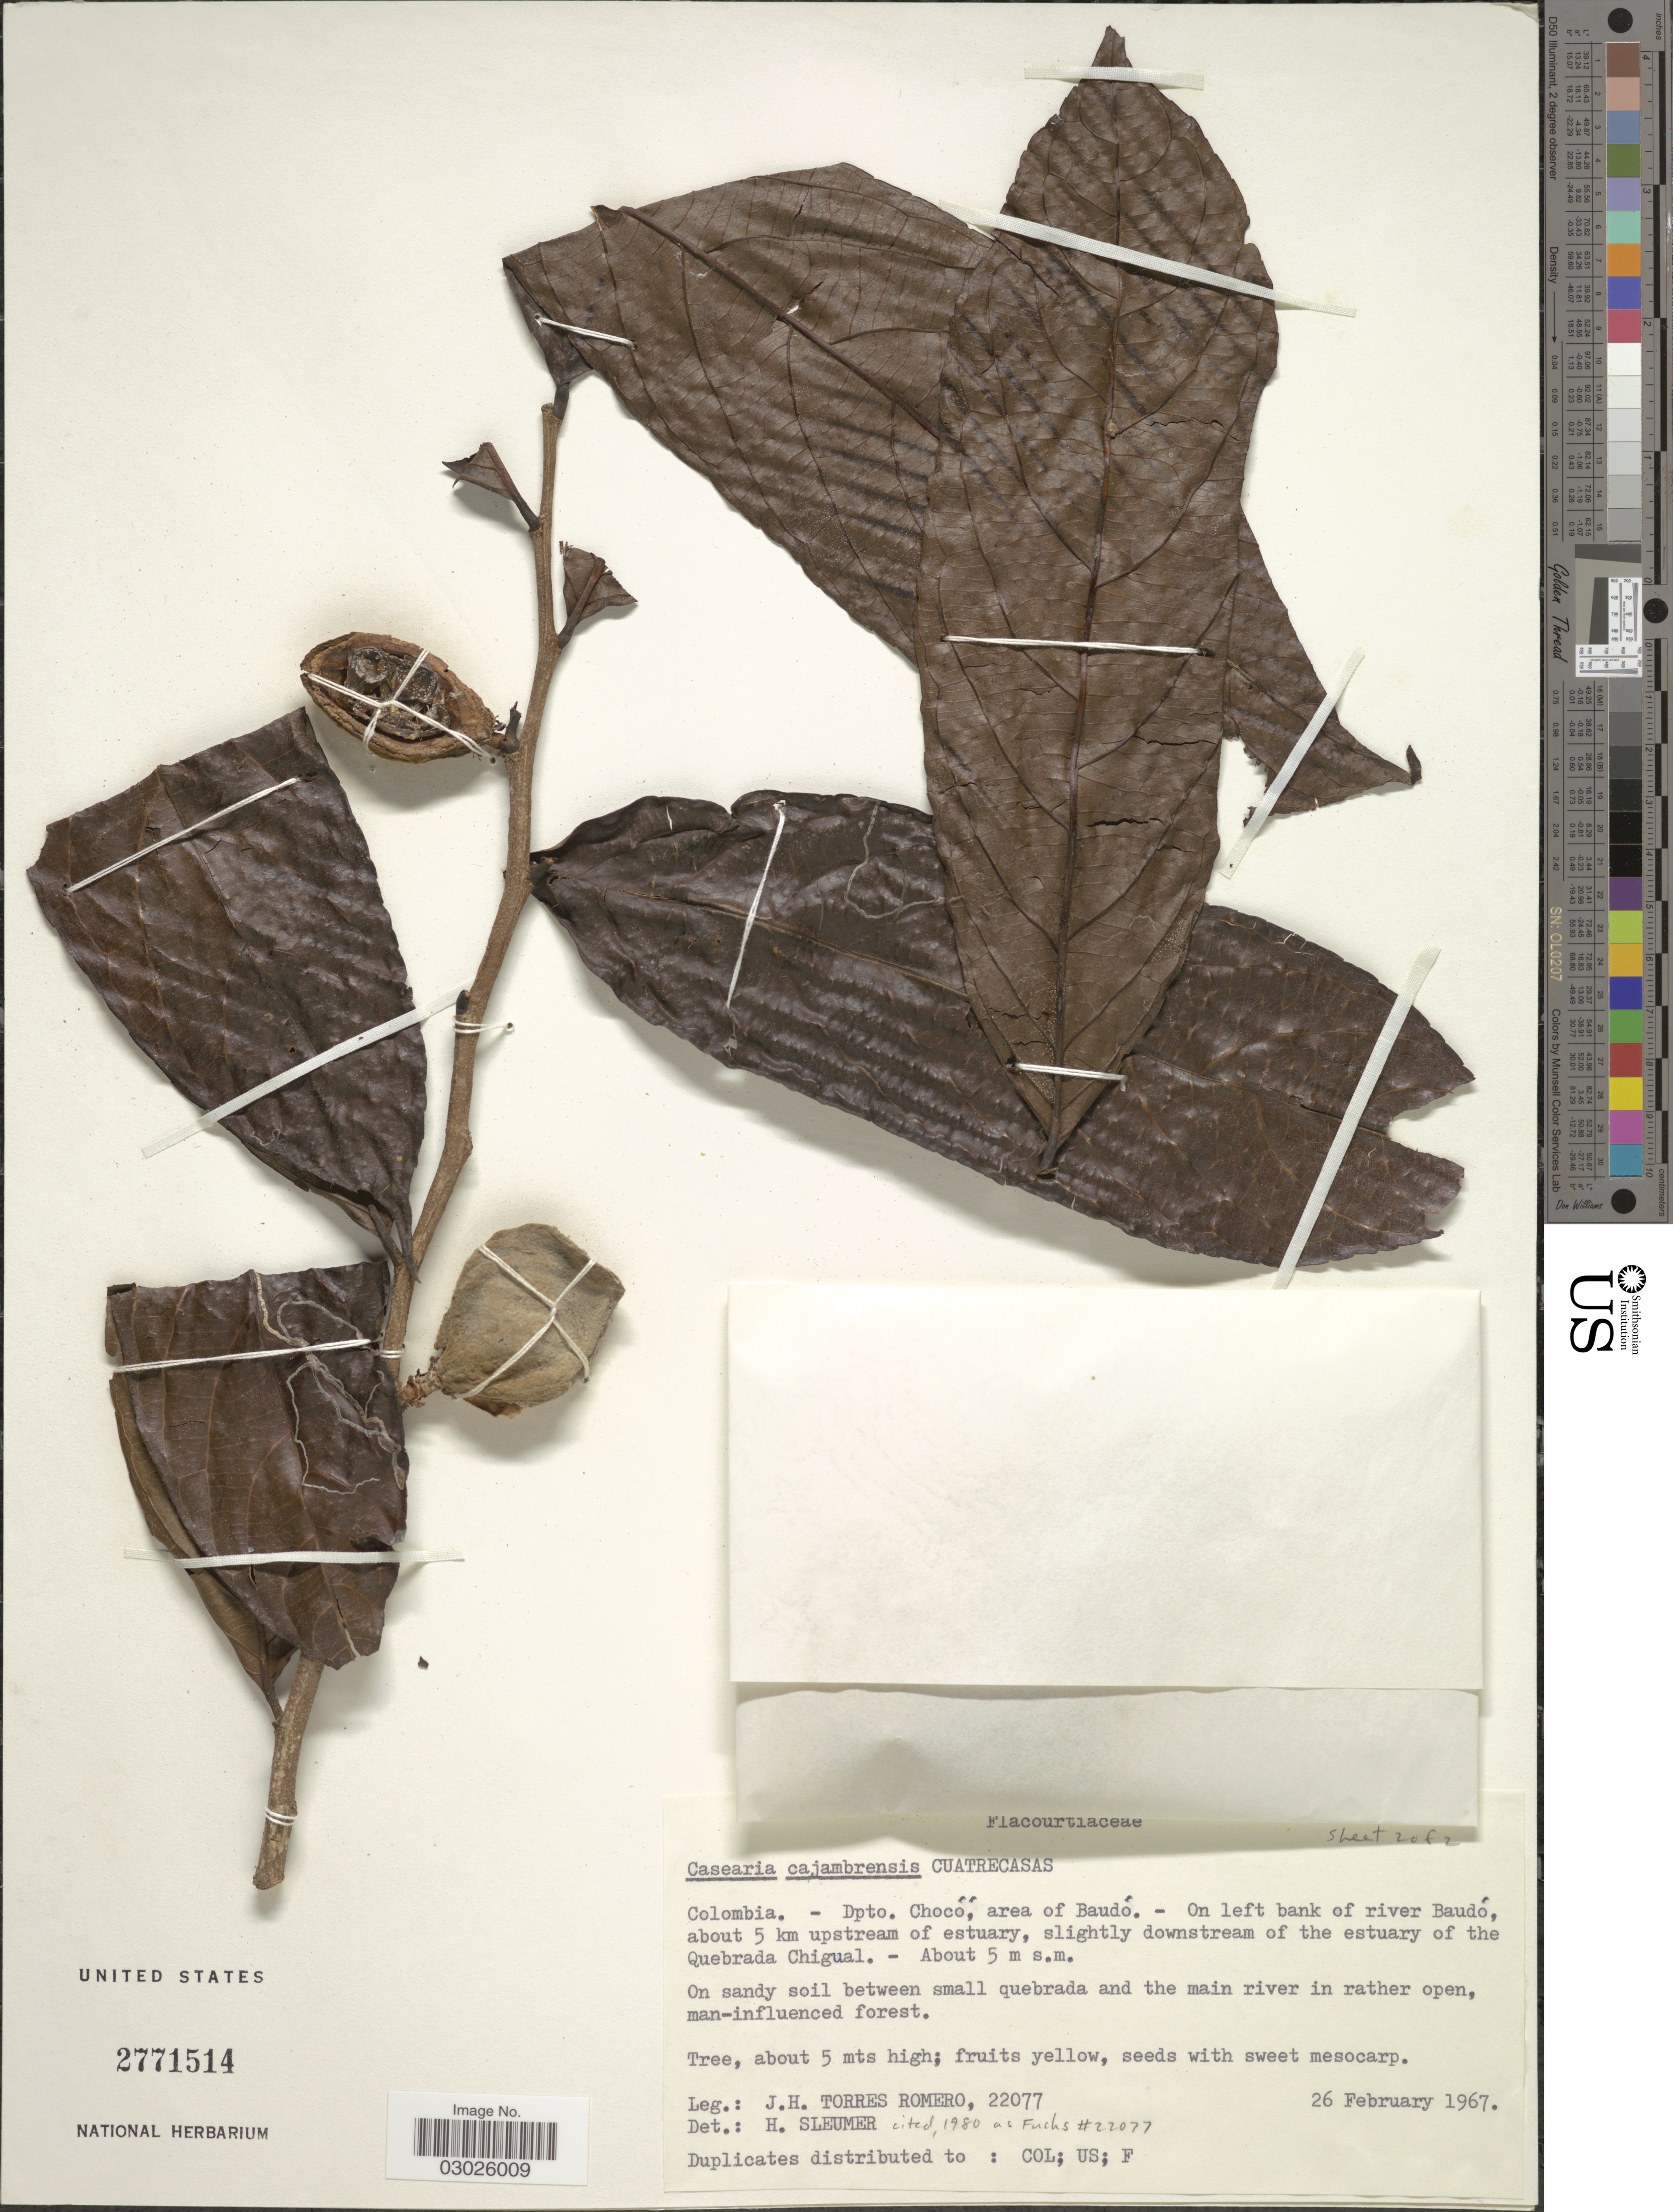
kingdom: Plantae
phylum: Tracheophyta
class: Magnoliopsida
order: Malpighiales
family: Salicaceae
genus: Casearia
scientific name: Casearia cajambrensis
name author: Cuatrec.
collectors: J. Torres-Romero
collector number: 22077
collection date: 1967-02-26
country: Colombia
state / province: Chocó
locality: Dpto. Chocó, area of Baudó. - On left bank of river Baudó, about 5 km upstream of estuary, slightly downstream of the estuary of the Quebrada Chigual.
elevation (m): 5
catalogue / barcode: US 2771514